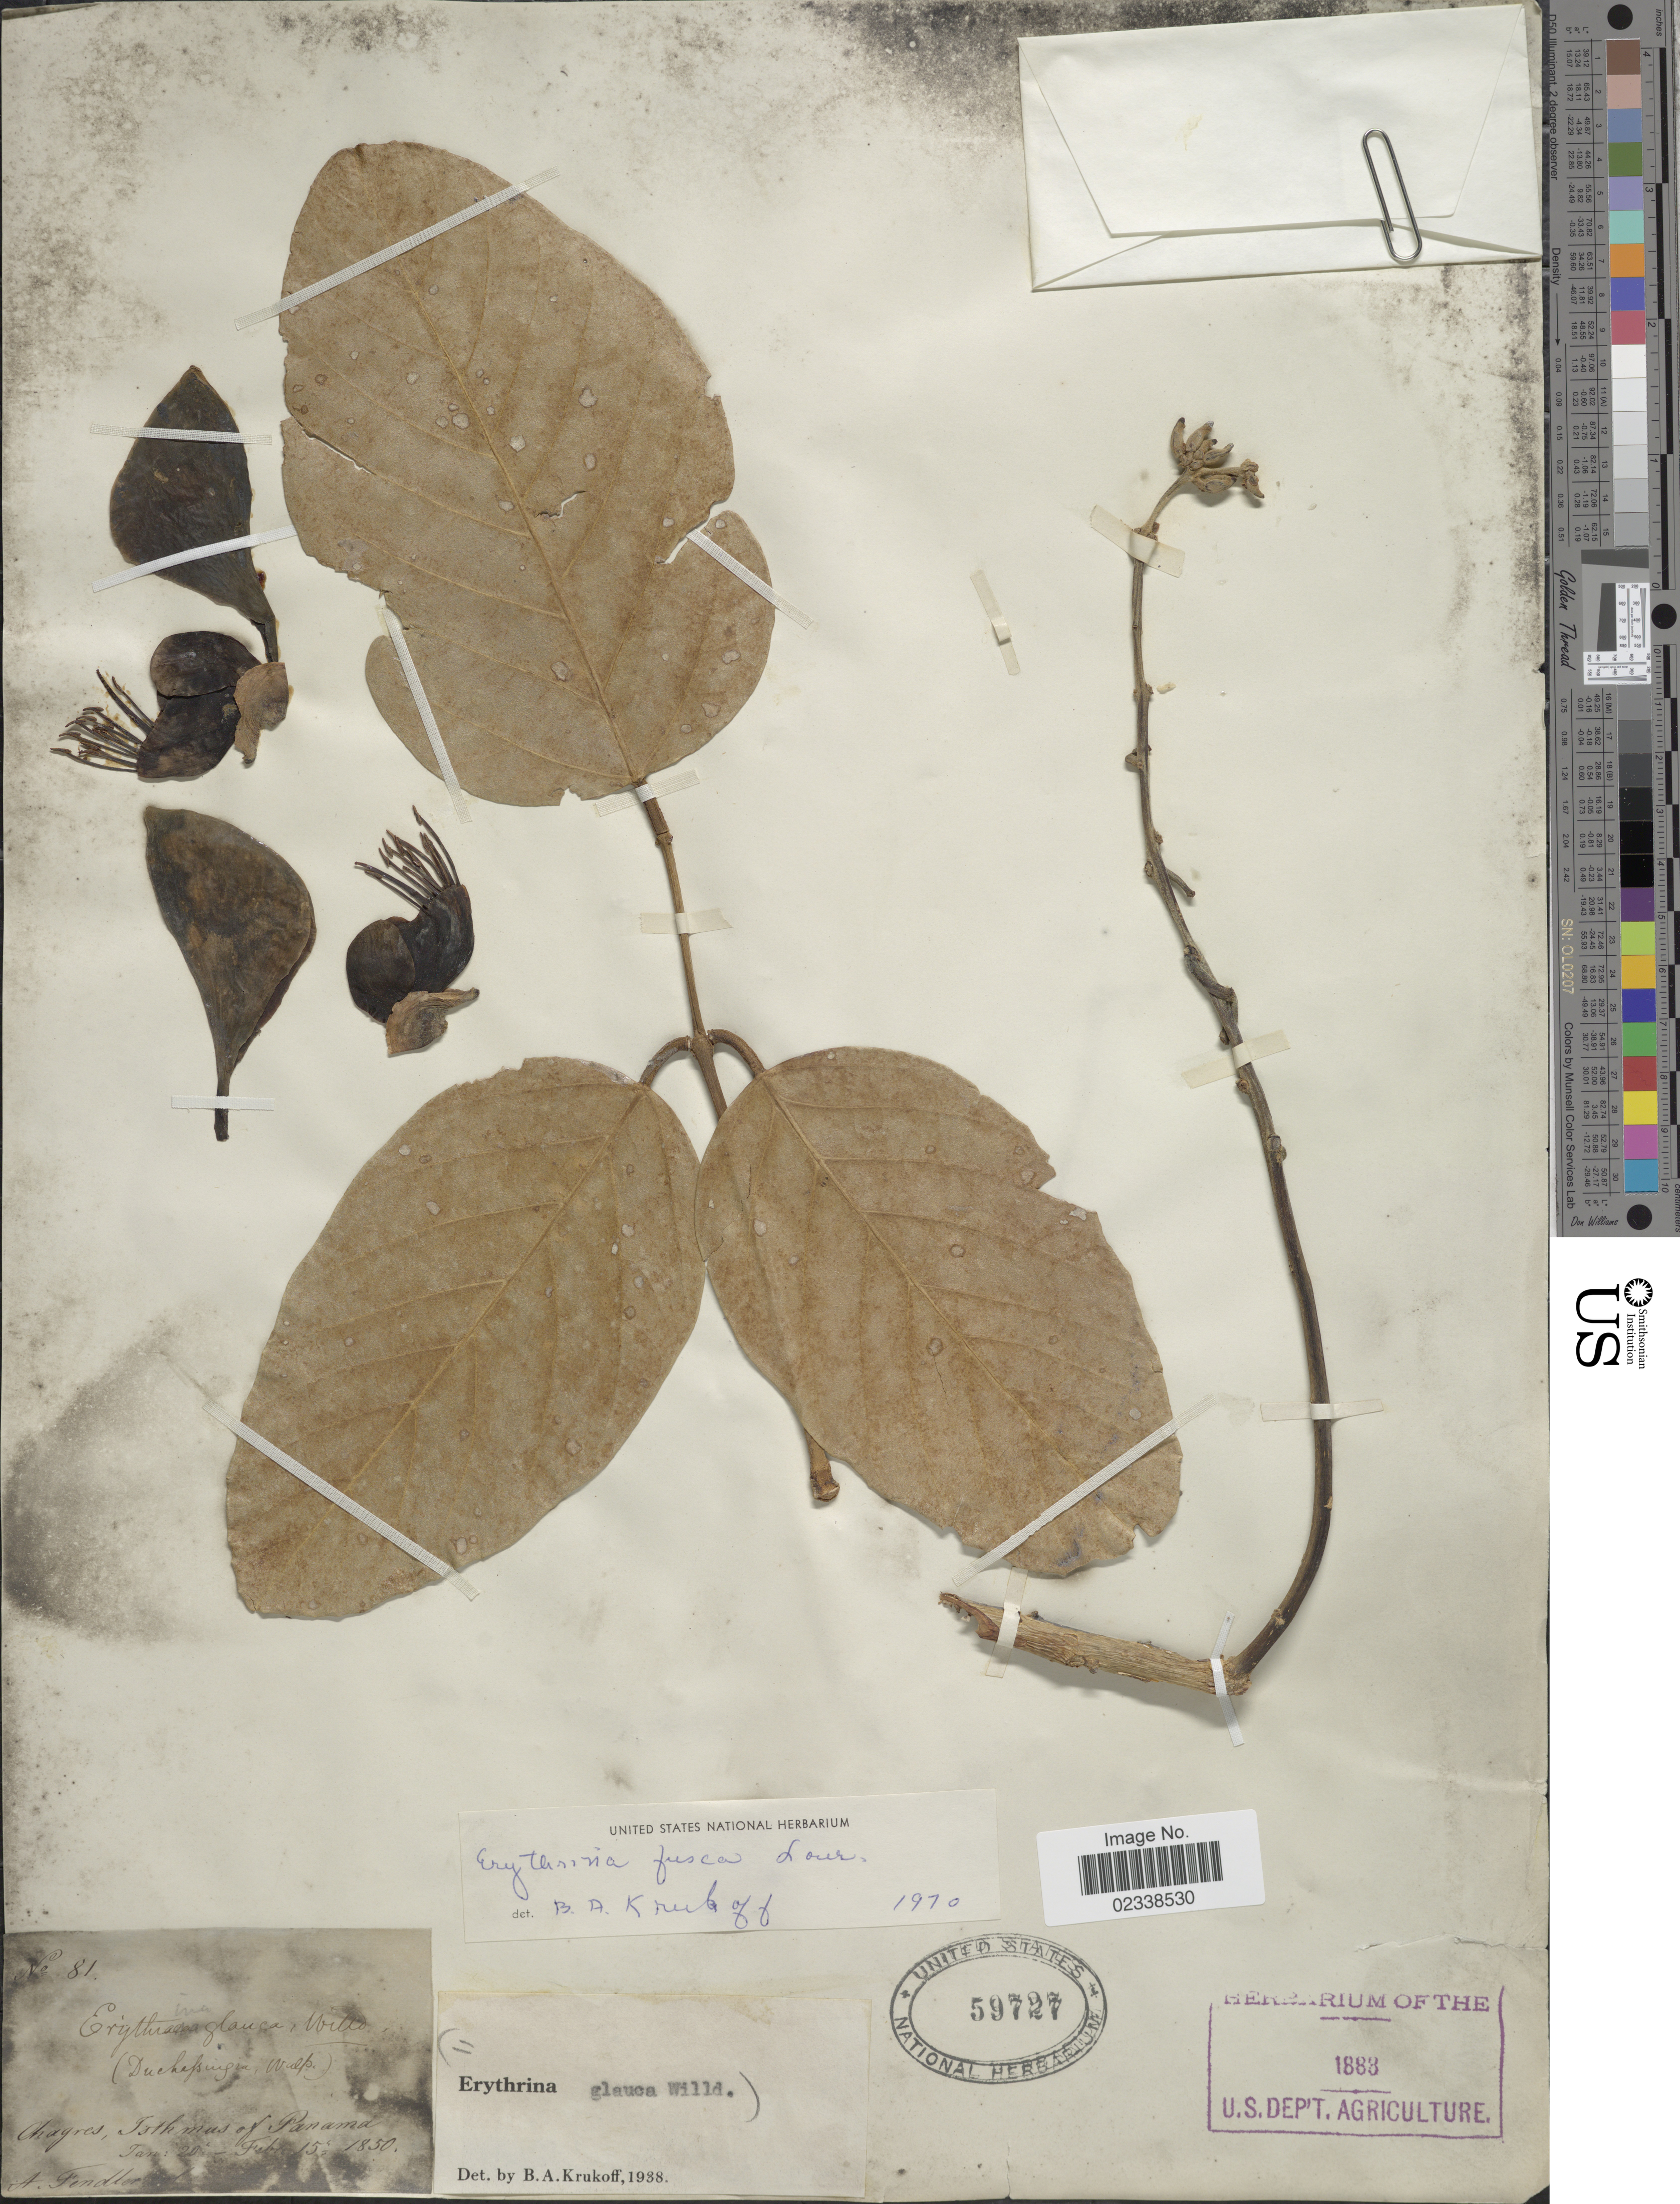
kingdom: Plantae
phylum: Tracheophyta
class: Magnoliopsida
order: Fabales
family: Fabaceae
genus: Erythrina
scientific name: Erythrina fusca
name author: Lour.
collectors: A. Fendler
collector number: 81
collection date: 1850-01-20/1850-02-15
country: Panama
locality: Chagres, Istmus of Panama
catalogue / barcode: US 59727